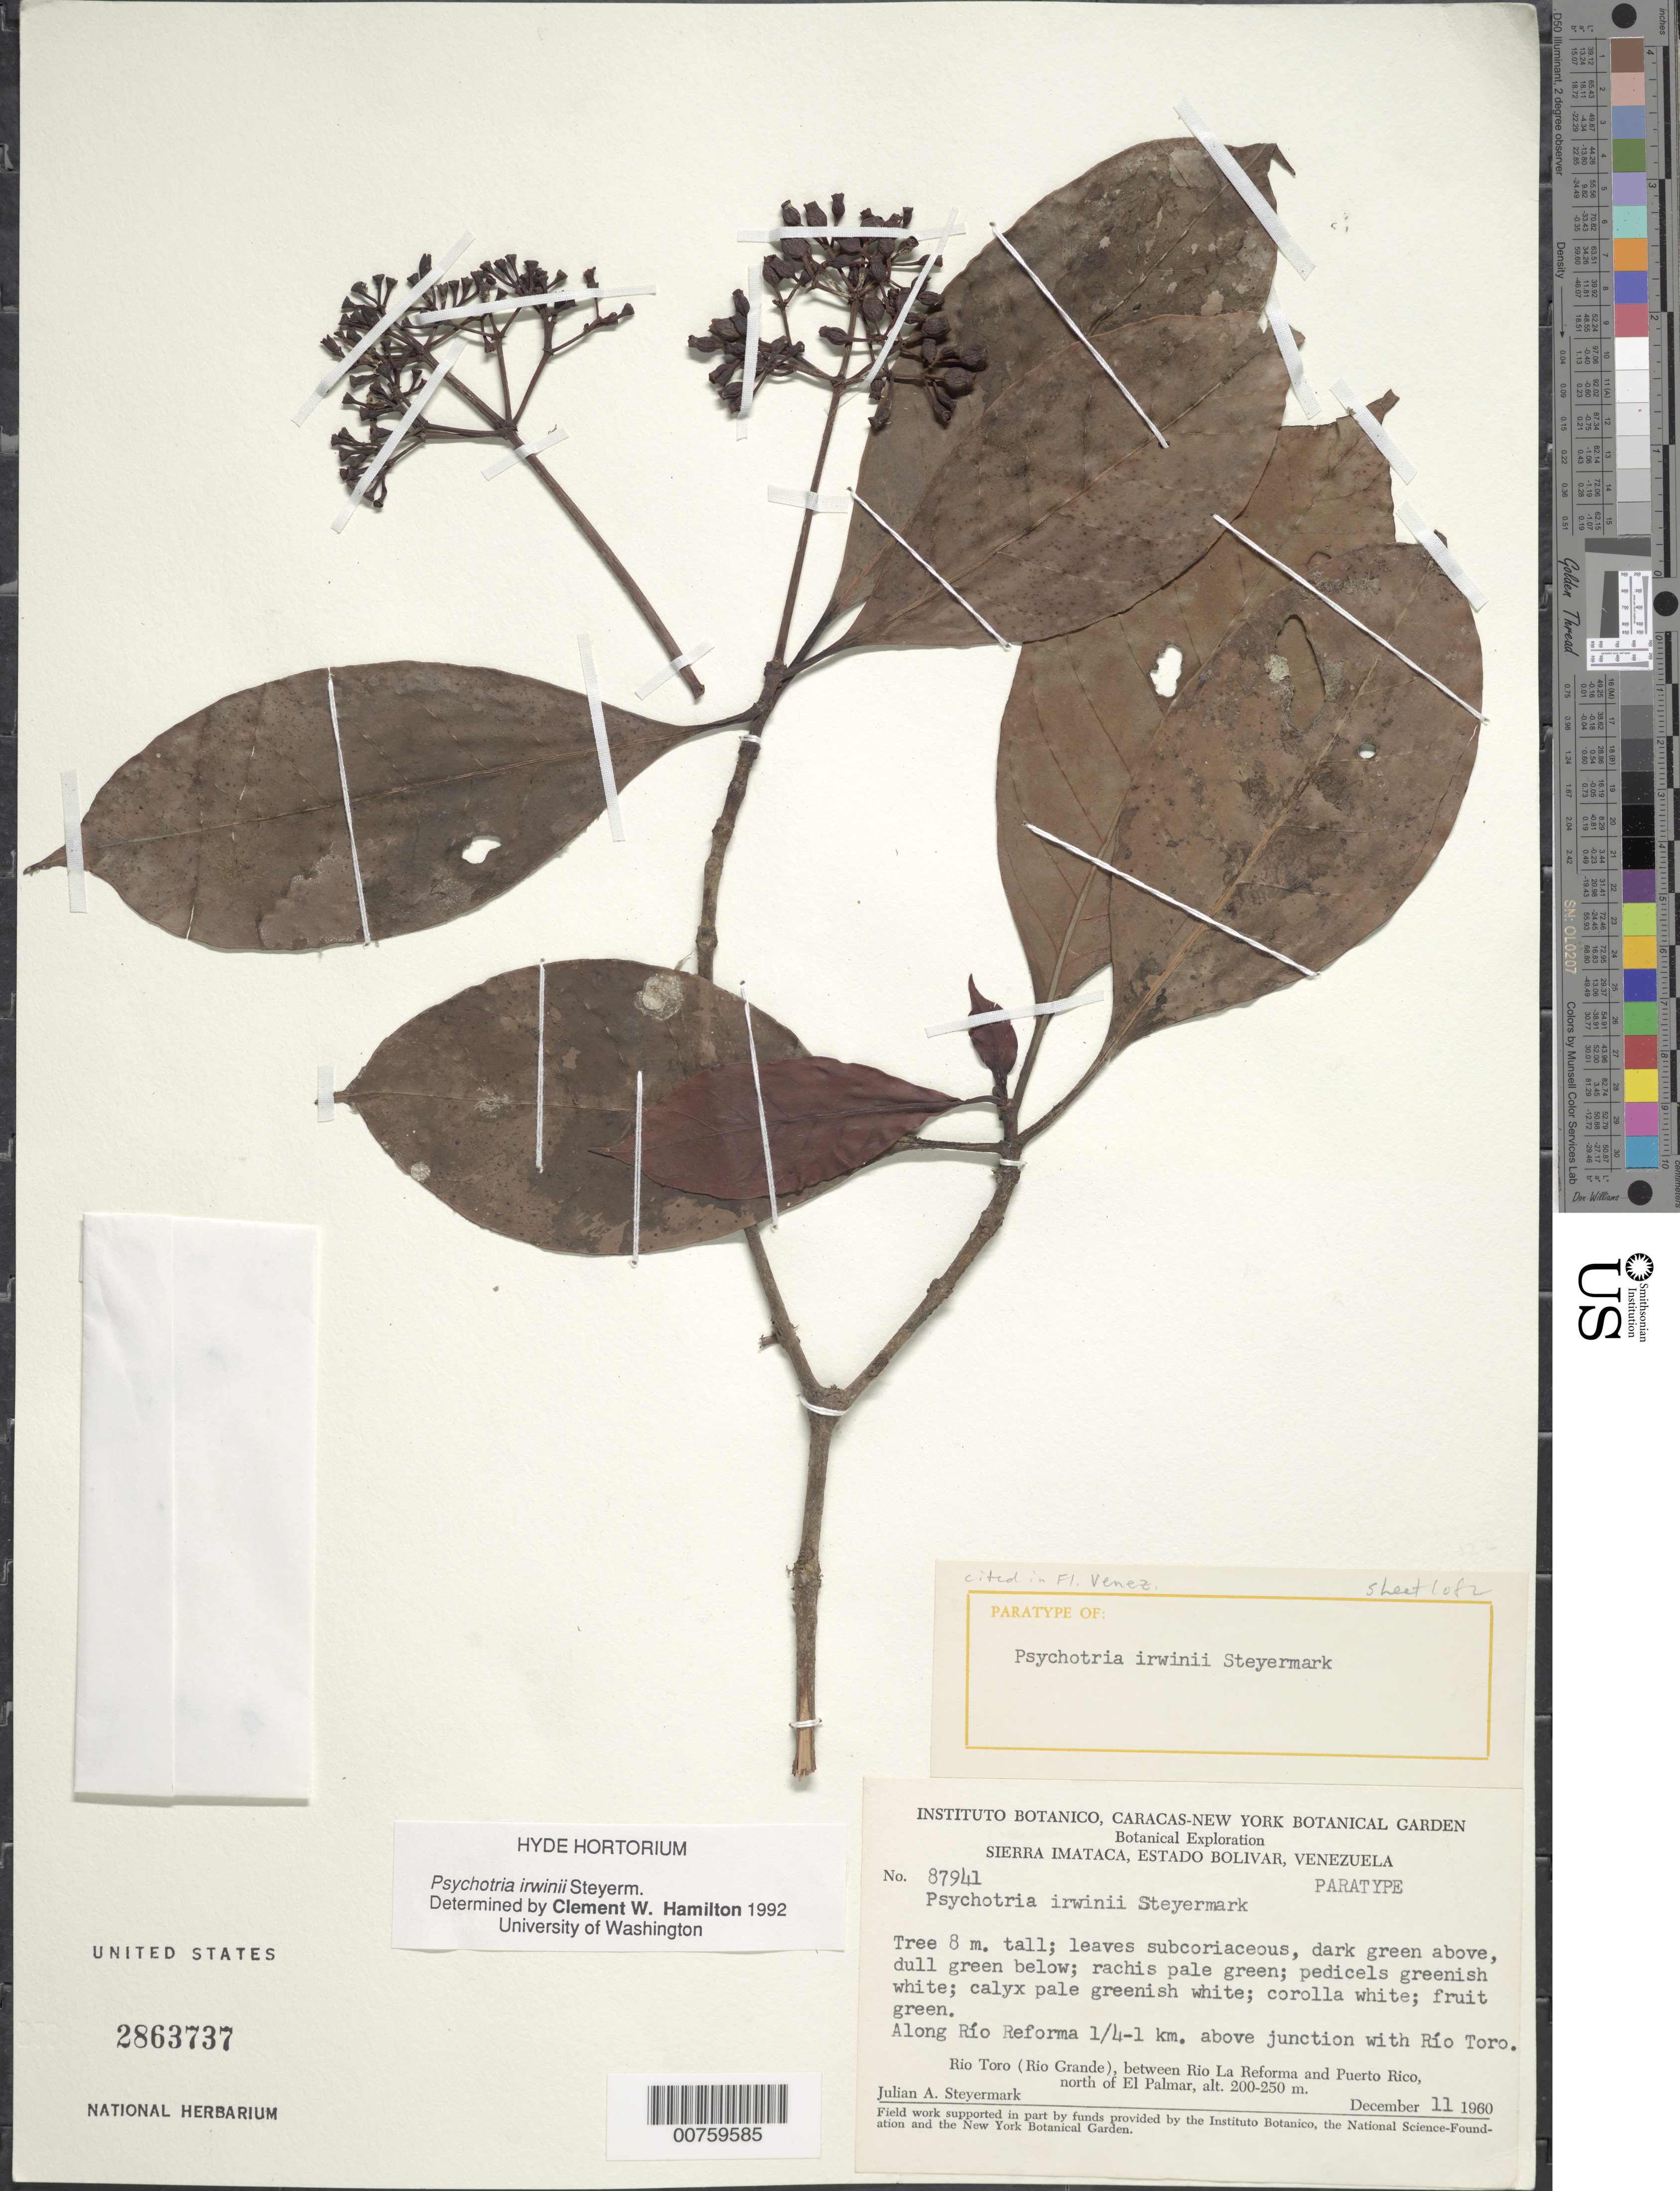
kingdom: Plantae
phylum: Tracheophyta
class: Magnoliopsida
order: Gentianales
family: Rubiaceae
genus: Psychotria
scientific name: Psychotria irwinii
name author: Steyerm.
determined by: Hamilton, C. W.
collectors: J. Steyermark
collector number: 87941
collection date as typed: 11-Dec-60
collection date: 1960-12-11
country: Venezuela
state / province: Bolívar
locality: Río Reforma, 0.25-1 km above junction with Río Toro (Río Grande), between Río La Reforma and Puerto Rico, N of El Palmar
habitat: Along river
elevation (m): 200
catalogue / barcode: US 2863737